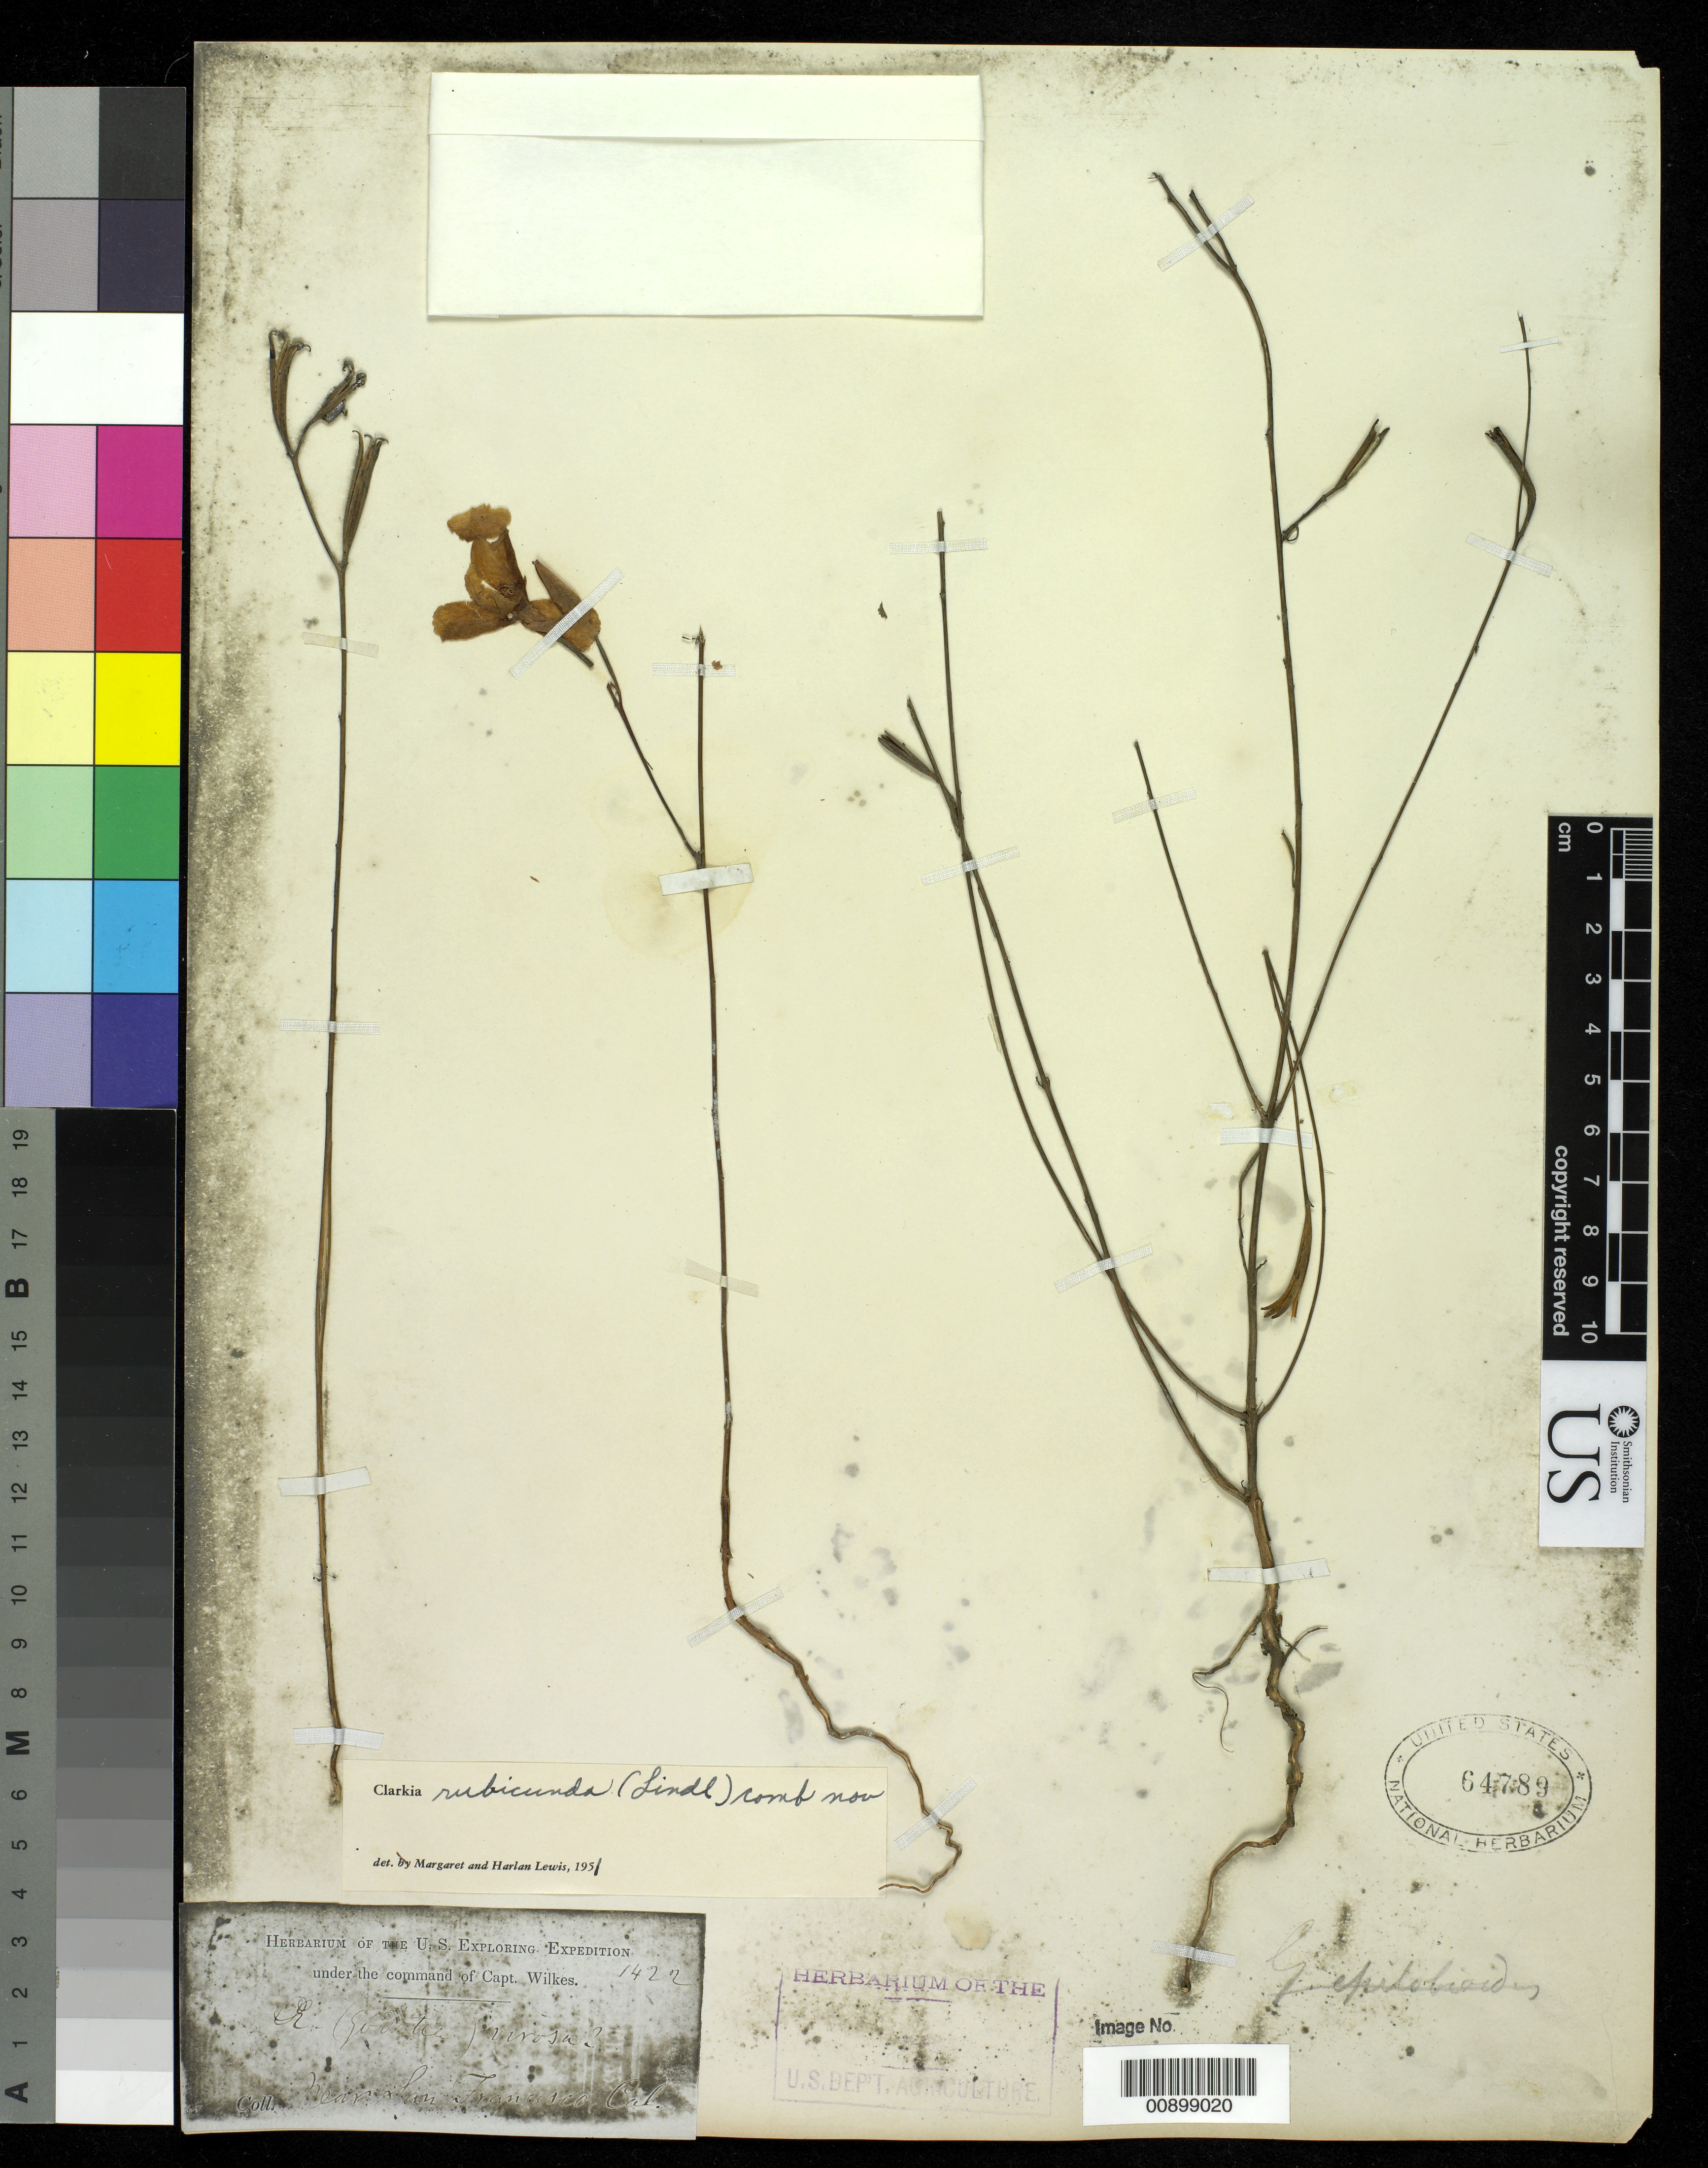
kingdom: Plantae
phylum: Tracheophyta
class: Magnoliopsida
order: Myrtales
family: Onagraceae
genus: Clarkia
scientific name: Clarkia rubicunda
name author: (Lindl.) F. H. Lewis & M.R. Lewis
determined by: Lewis, Margaret Ruth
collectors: Wilkes Explor. Exped.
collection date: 1838/1842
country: United States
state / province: California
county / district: San Francisco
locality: near San Francisco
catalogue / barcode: US 64789